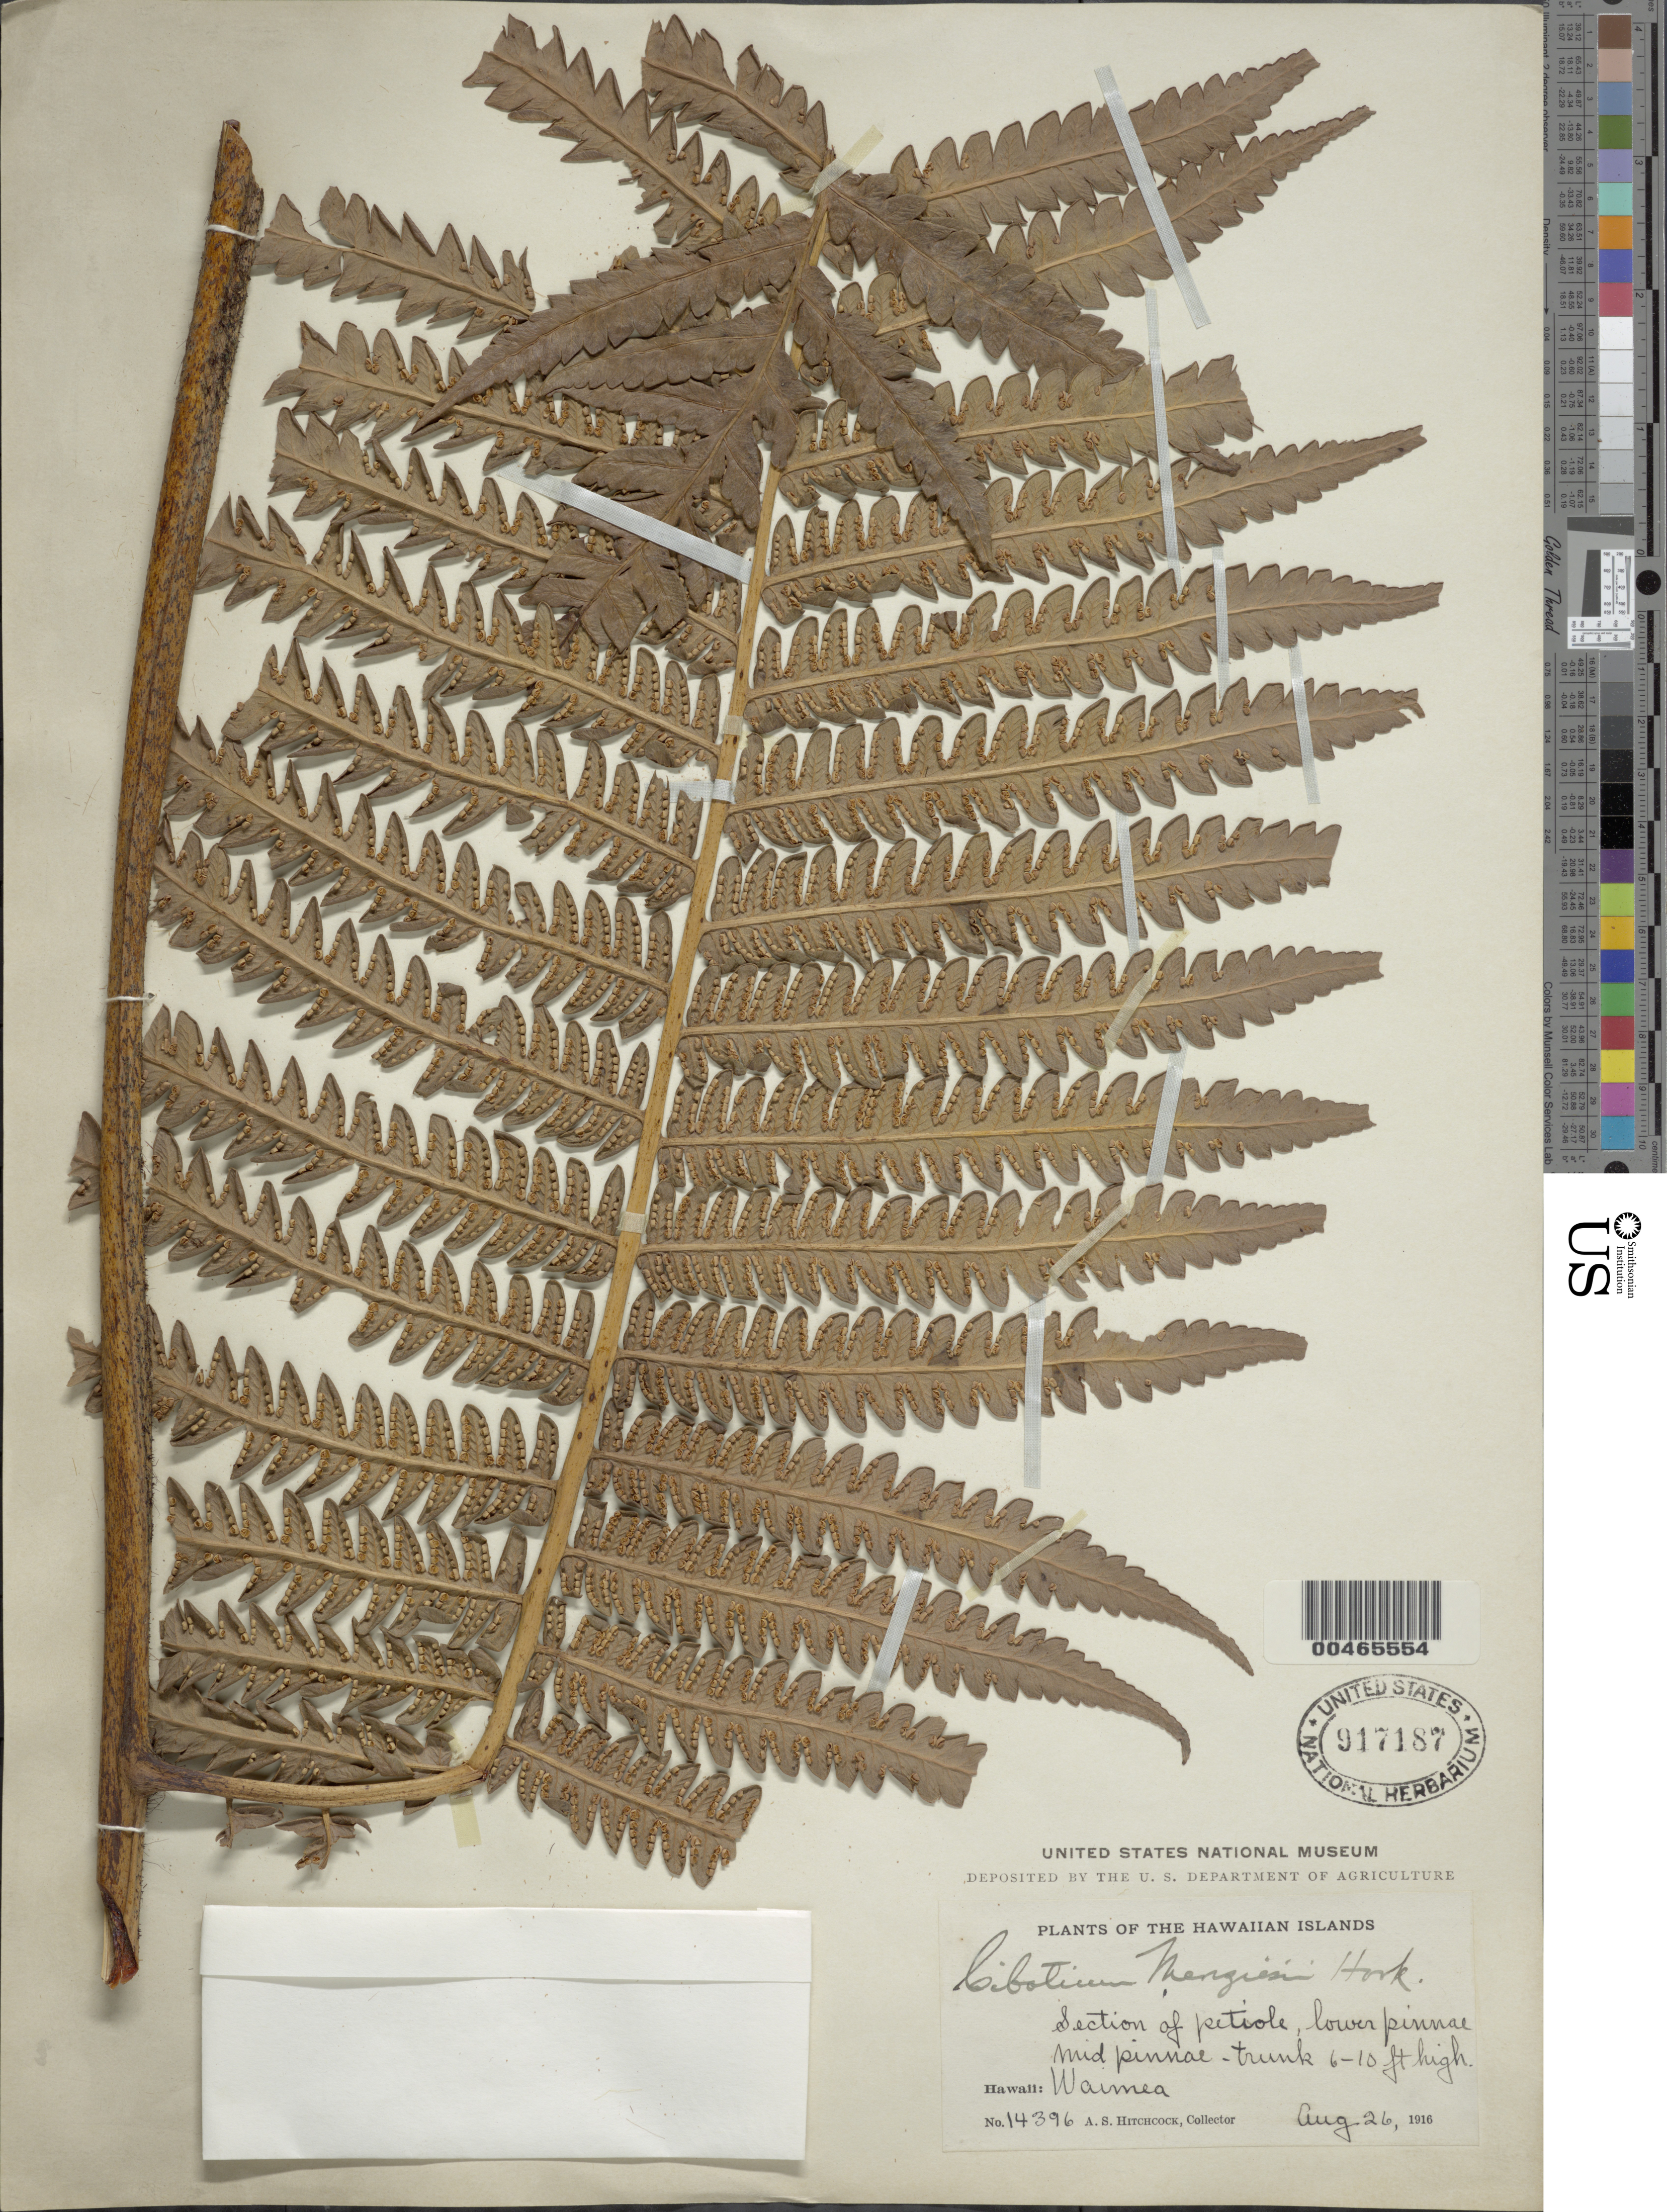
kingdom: Plantae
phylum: Tracheophyta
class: Polypodiopsida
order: Cyatheales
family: Cibotiaceae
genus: Cibotium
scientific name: Cibotium menziesii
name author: Hook.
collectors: A. S. Hitchcock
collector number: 14396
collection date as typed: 26 Aug 1916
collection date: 1916-08-26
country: United States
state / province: Hawaii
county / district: Hawaii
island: Hawaii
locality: Waimea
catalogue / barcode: US 917187